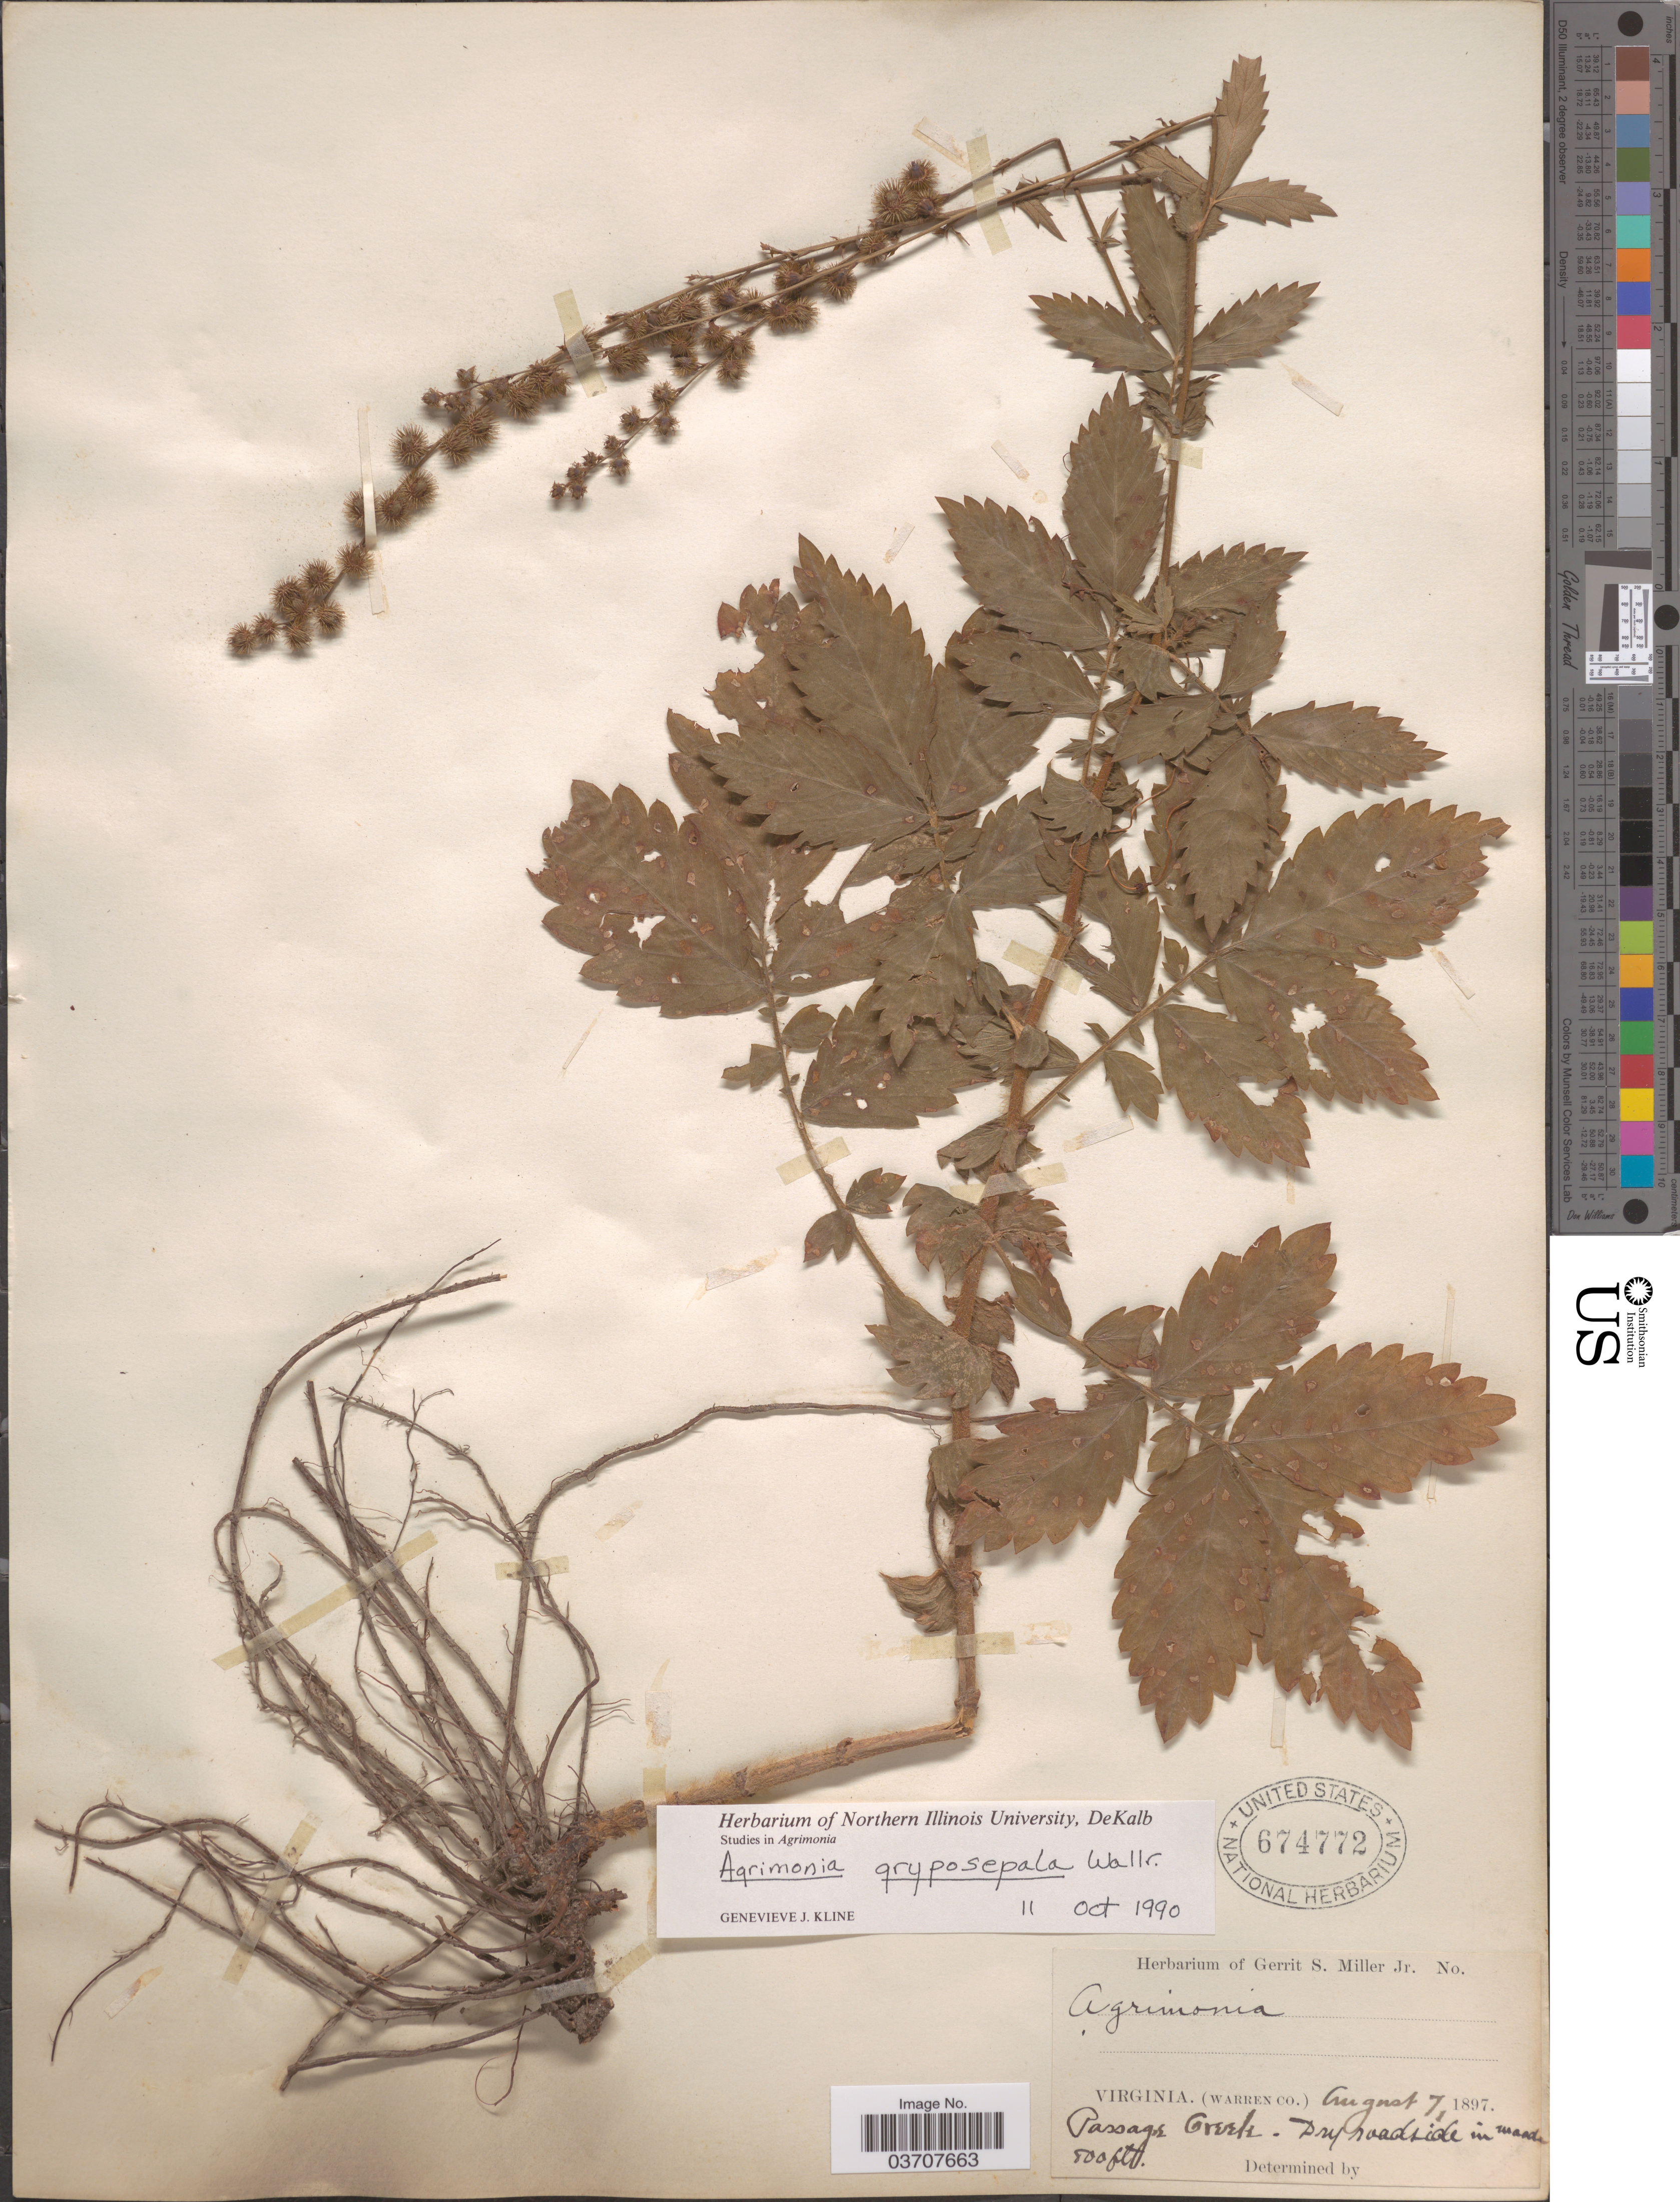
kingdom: Plantae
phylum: Tracheophyta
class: Magnoliopsida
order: Rosales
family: Rosaceae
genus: Agrimonia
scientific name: Agrimonia gryposepala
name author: Wallr.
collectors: ex herb. Gerrit S. Miller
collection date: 1897-08-07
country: United States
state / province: Virginia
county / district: Warren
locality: Passage Creek. Dry roadside in woods.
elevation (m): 244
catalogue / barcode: US 674772